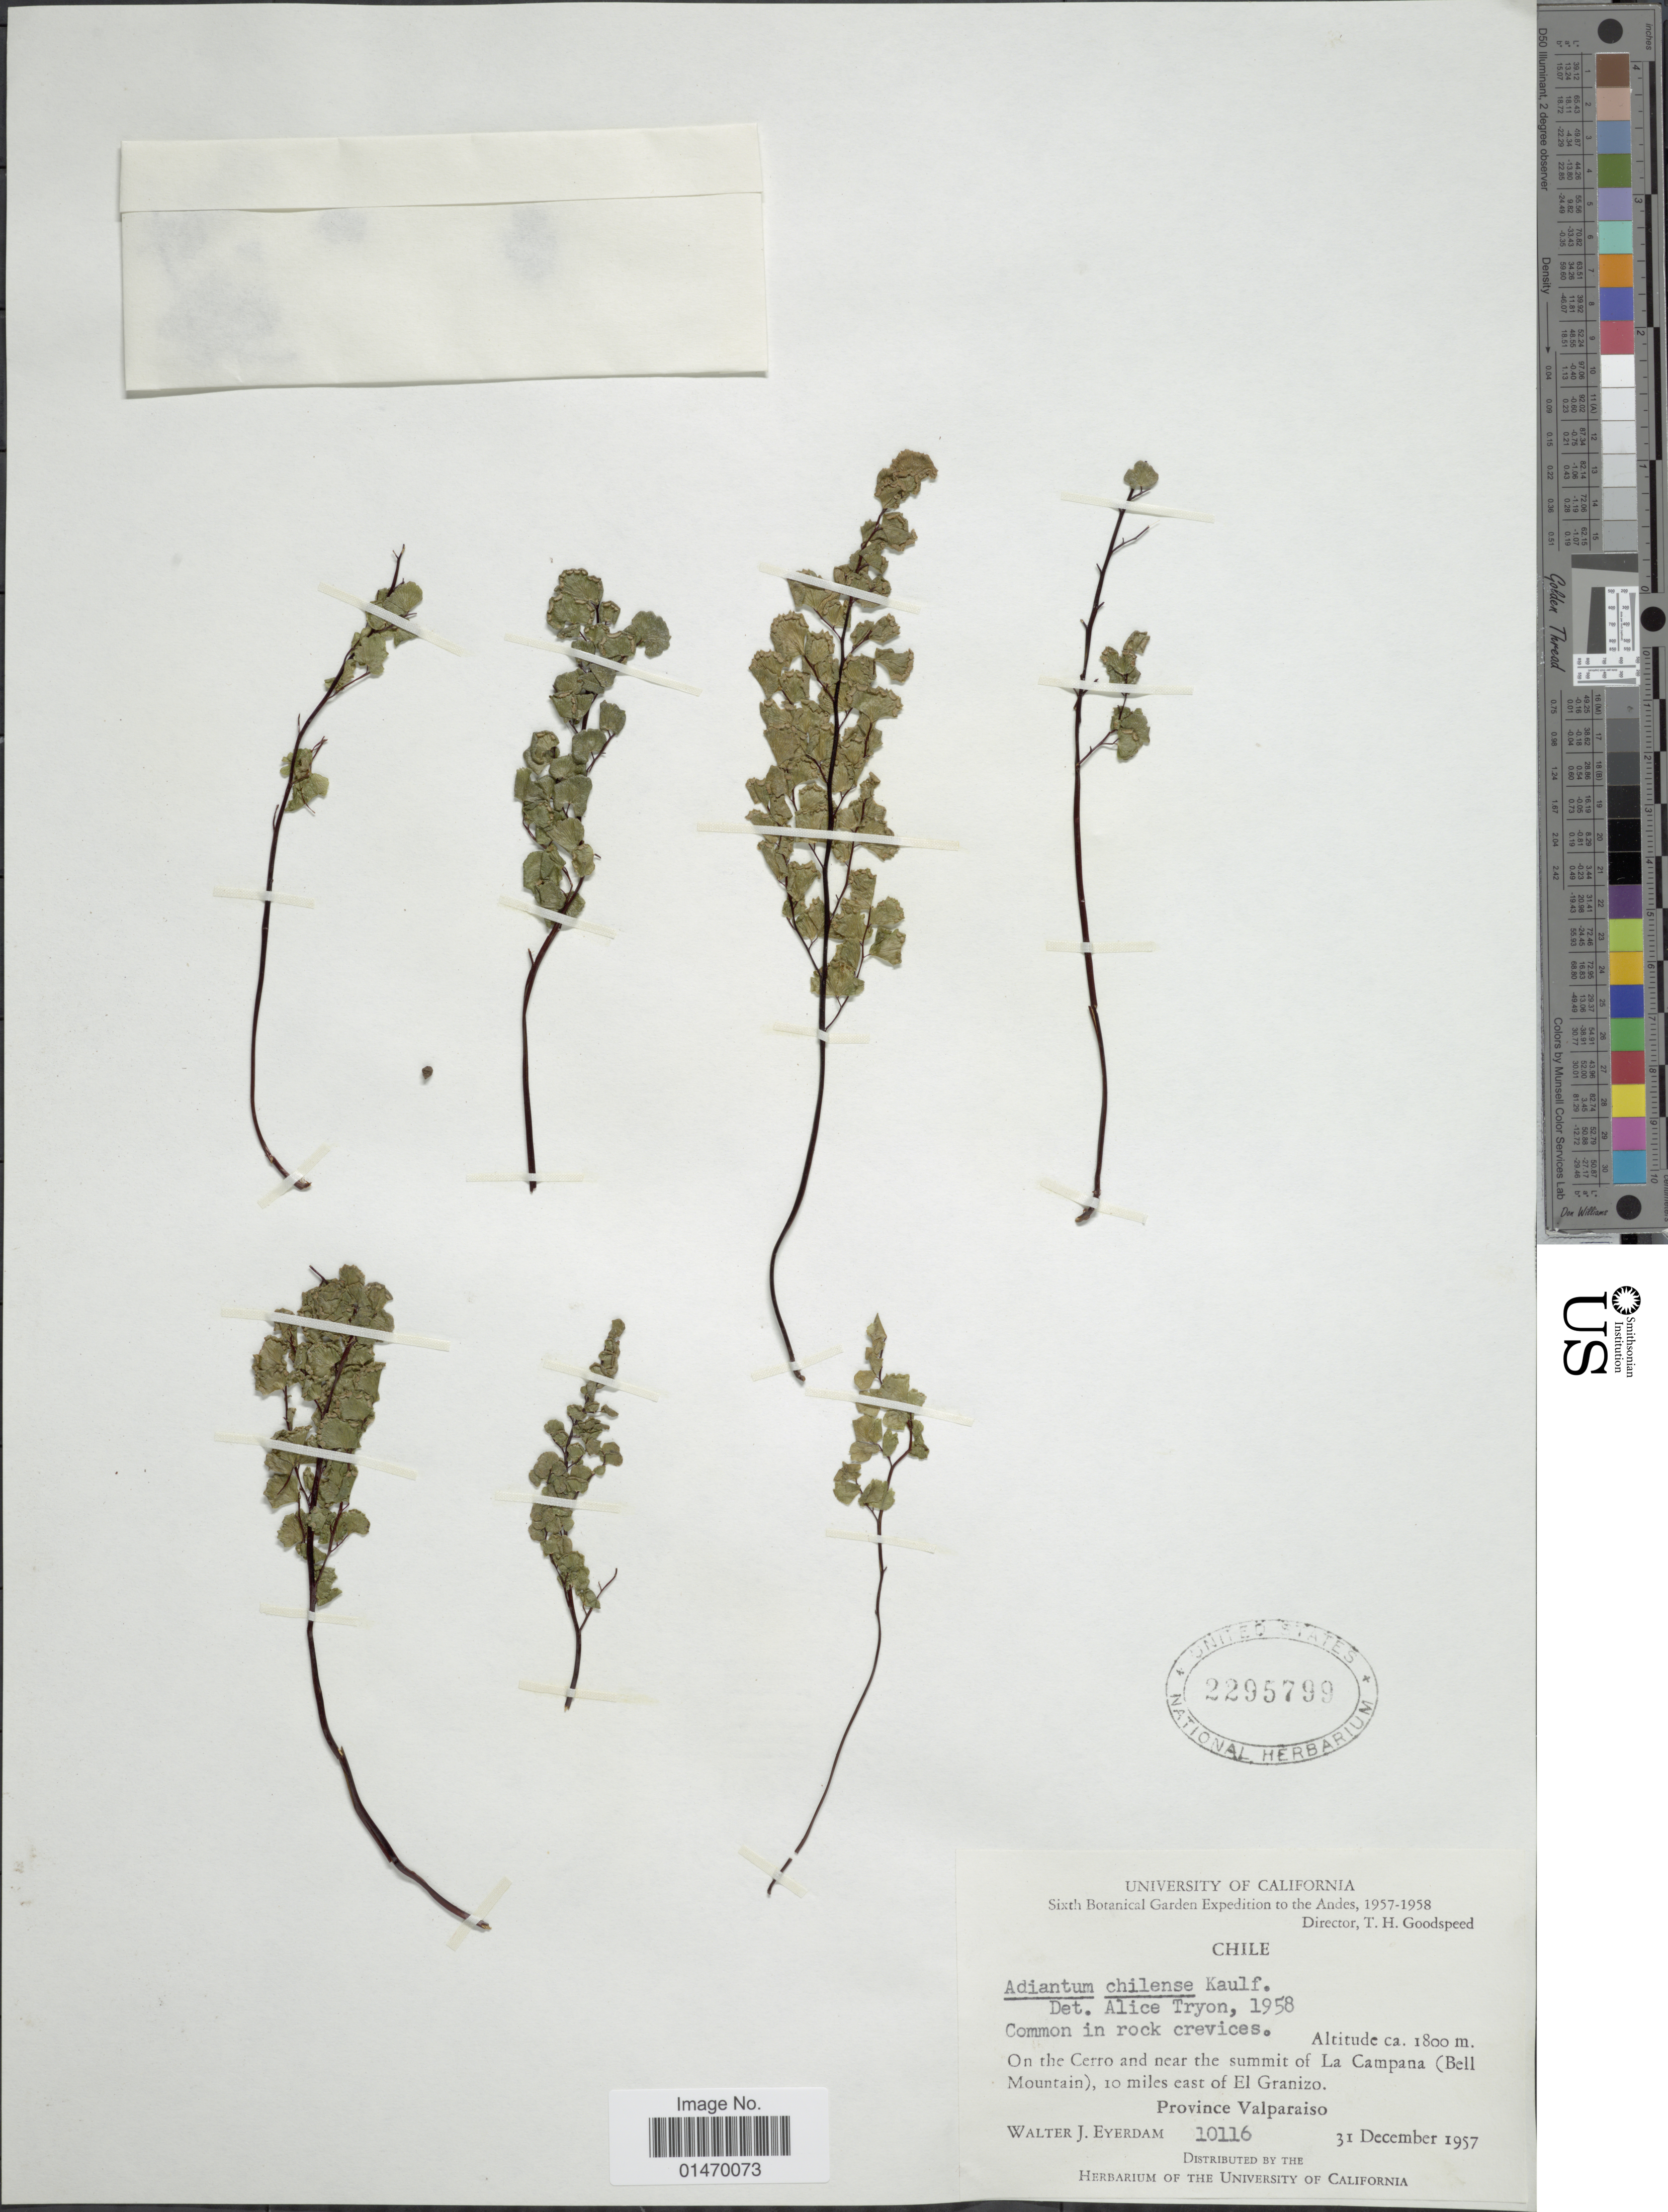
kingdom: Plantae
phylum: Tracheophyta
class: Polypodiopsida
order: Polypodiales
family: Pteridaceae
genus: Adiantum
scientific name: Adiantum chilense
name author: Kaulf.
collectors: W. J. Eyerdam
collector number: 10116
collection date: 1957-12-31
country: Chile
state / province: Valparaíso (V)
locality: On the Cerro and near the summit of La Campana (Bell Mountain), 10 miles east of El Granzio.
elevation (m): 1800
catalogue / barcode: US 2295799